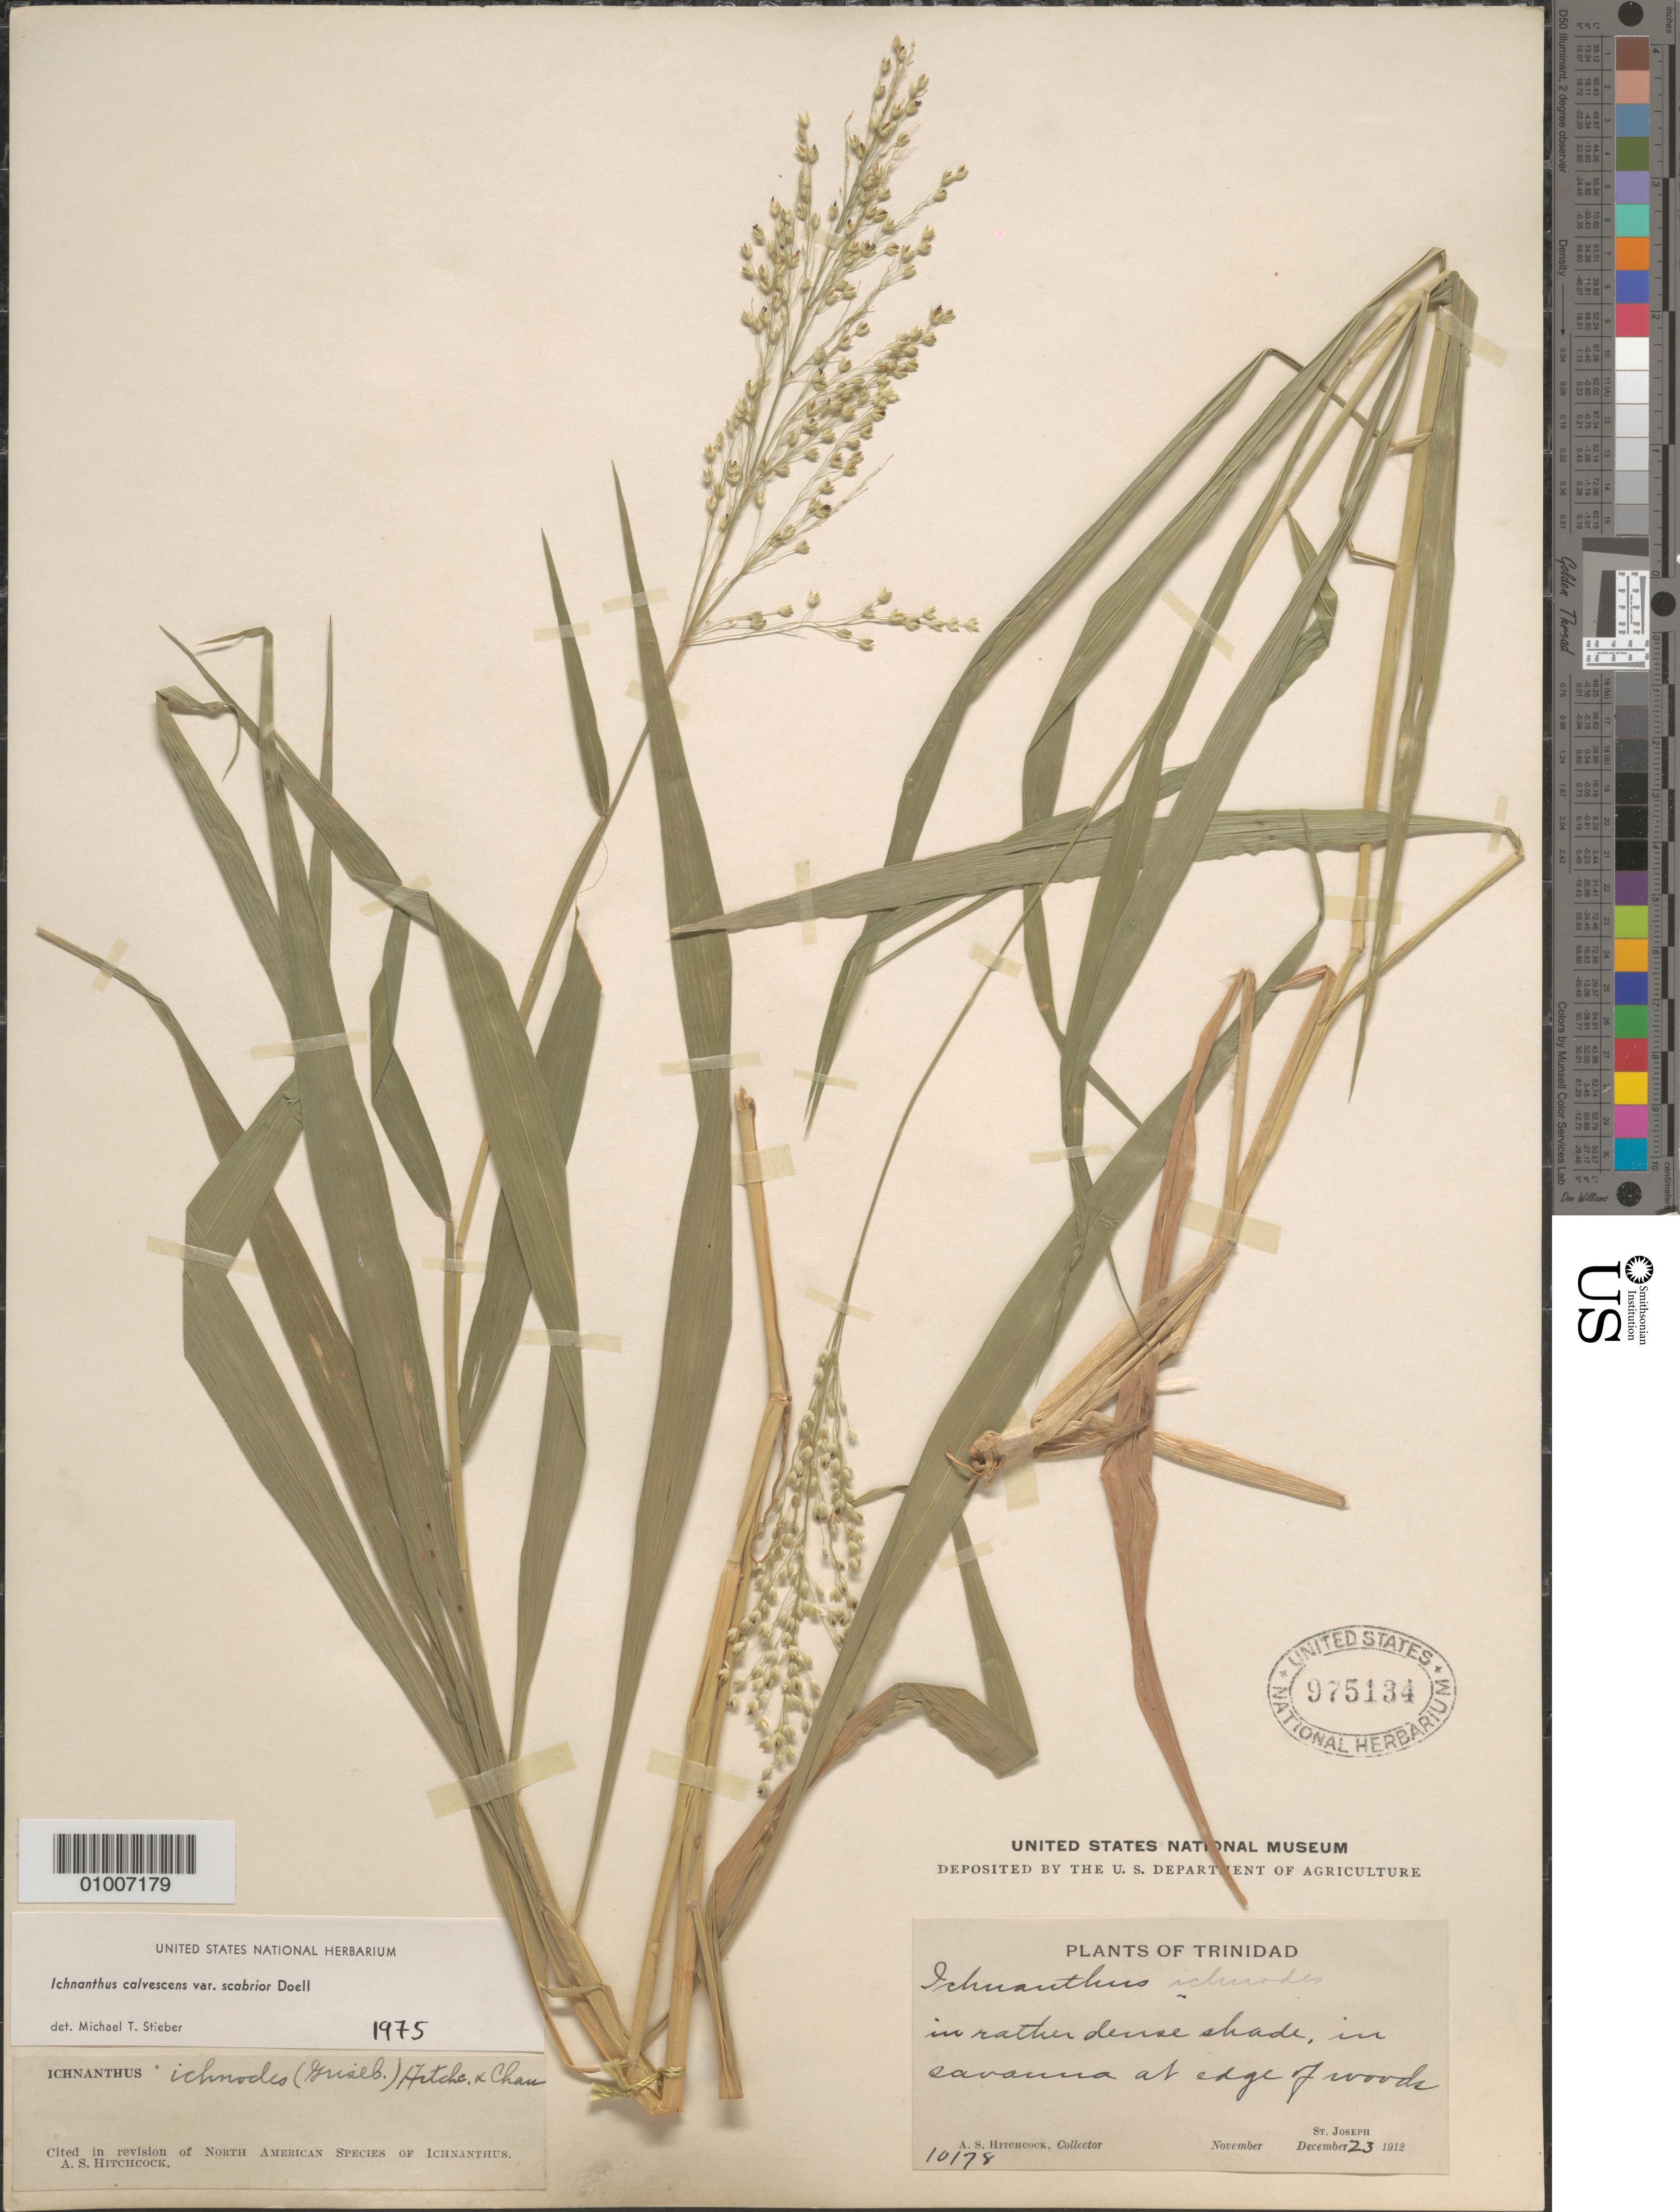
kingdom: Plantae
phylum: Tracheophyta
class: Liliopsida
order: Poales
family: Poaceae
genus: Ichnanthus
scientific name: Ichnanthus calvescens var. scabrior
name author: Döll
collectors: A. S. Hitchcock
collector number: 10178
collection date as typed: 23 Dec 1912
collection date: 1912-12-23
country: Trinidad and Tobago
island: Trinidad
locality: St. Joseph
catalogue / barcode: US 975134